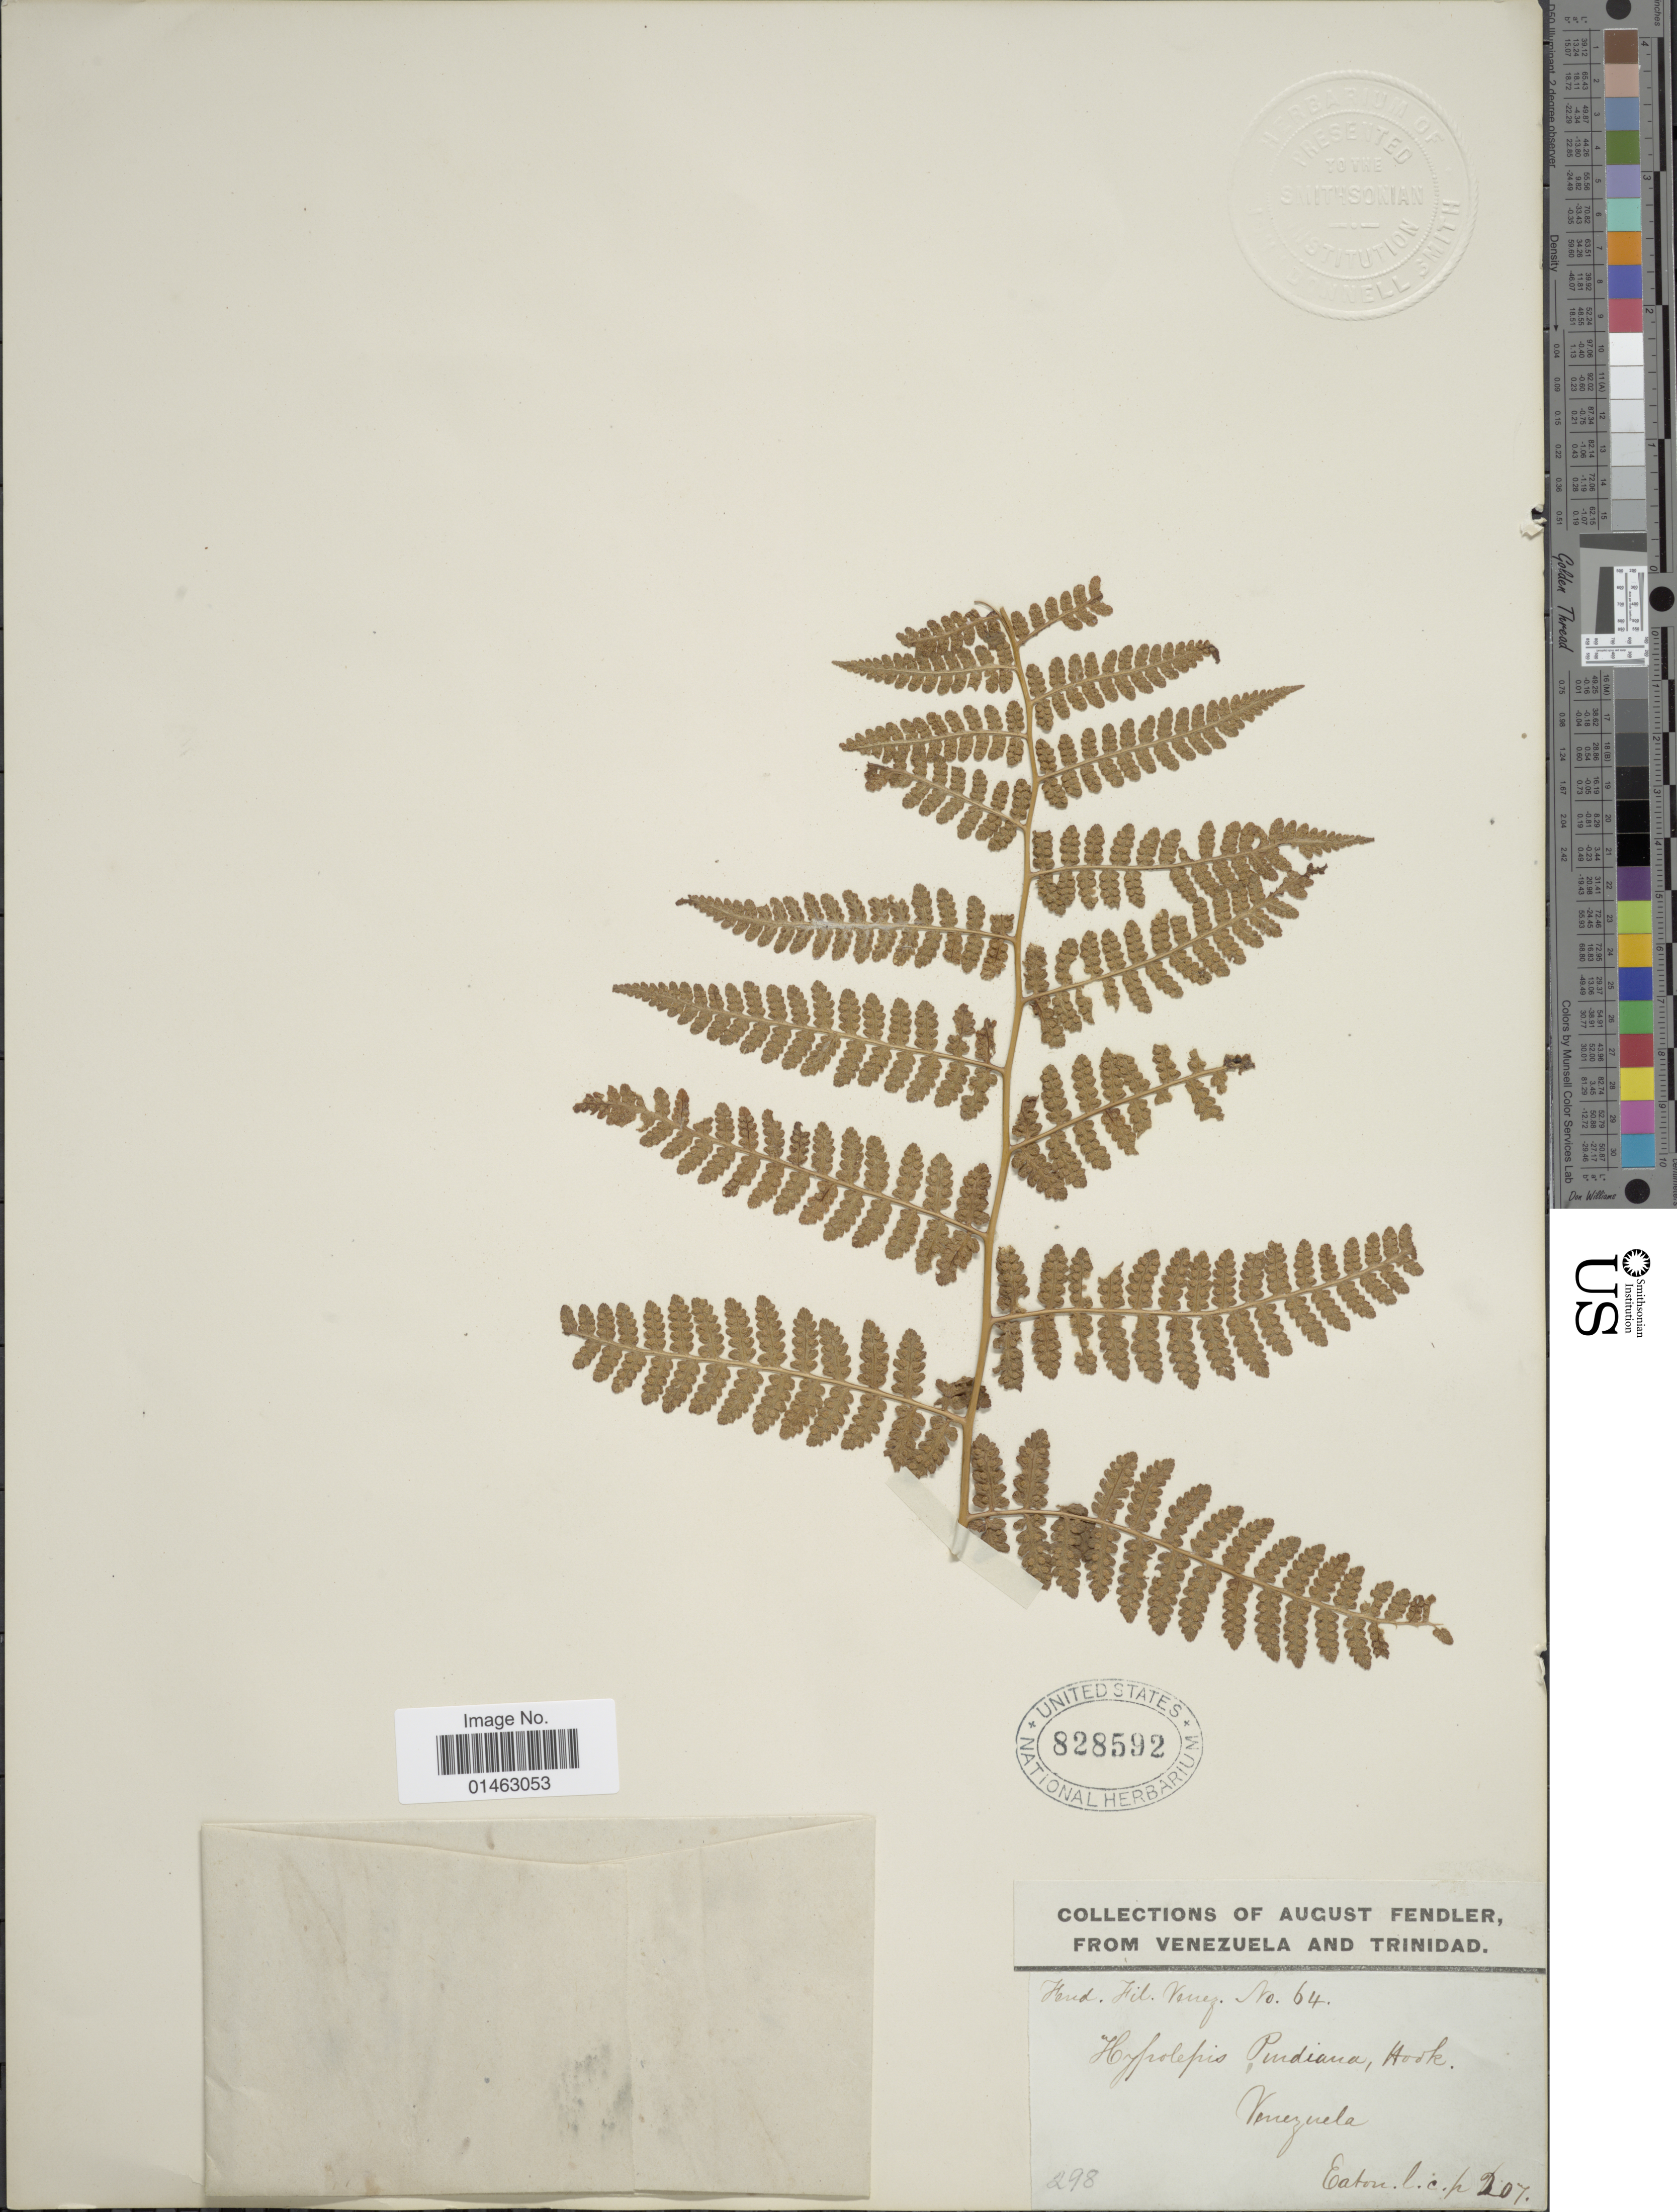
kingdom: Plantae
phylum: Tracheophyta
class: Polypodiopsida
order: Polypodiales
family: Dennstaedtiaceae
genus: Hypolepis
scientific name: Hypolepis purdieana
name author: Hook.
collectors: -- Eaton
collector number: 298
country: Venezuela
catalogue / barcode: US 828592